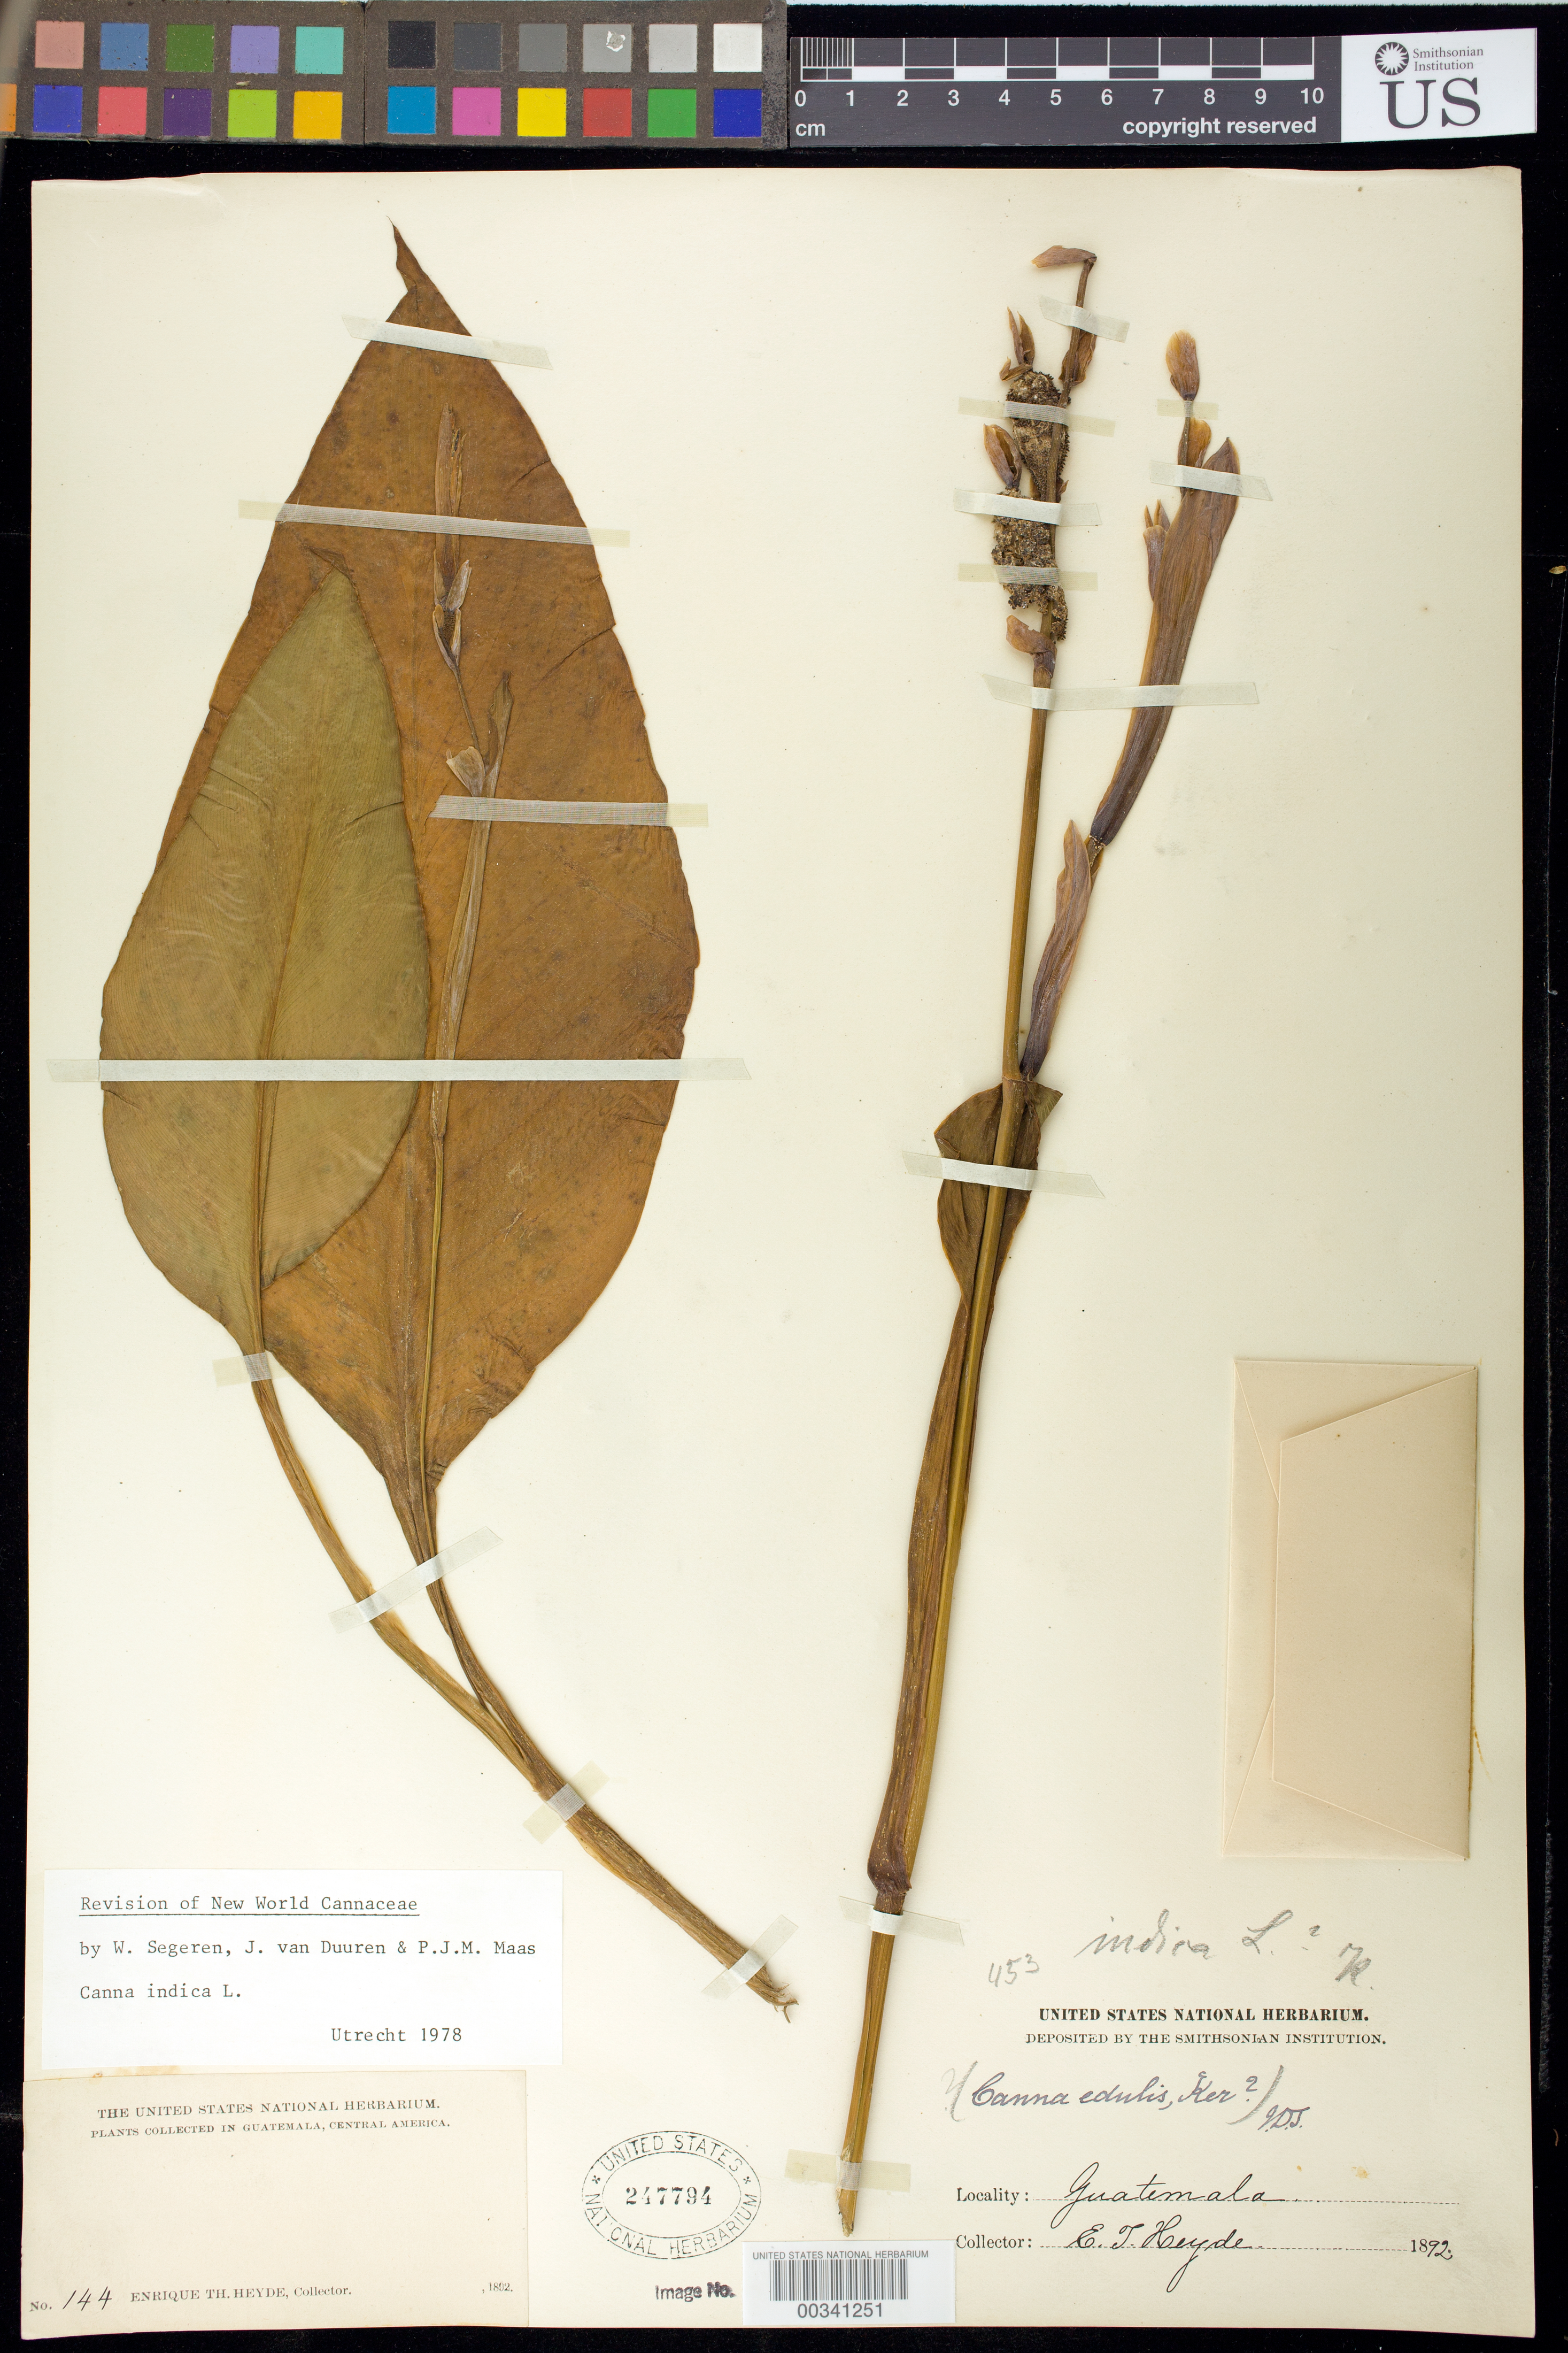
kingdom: Plantae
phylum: Tracheophyta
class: Liliopsida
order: Zingiberales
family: Cannaceae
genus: Canna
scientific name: Canna indica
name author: L.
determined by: Segeren, W.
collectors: E. T. Heyde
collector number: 144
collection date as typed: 1892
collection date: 1892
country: Guatemala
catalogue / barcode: US 247794